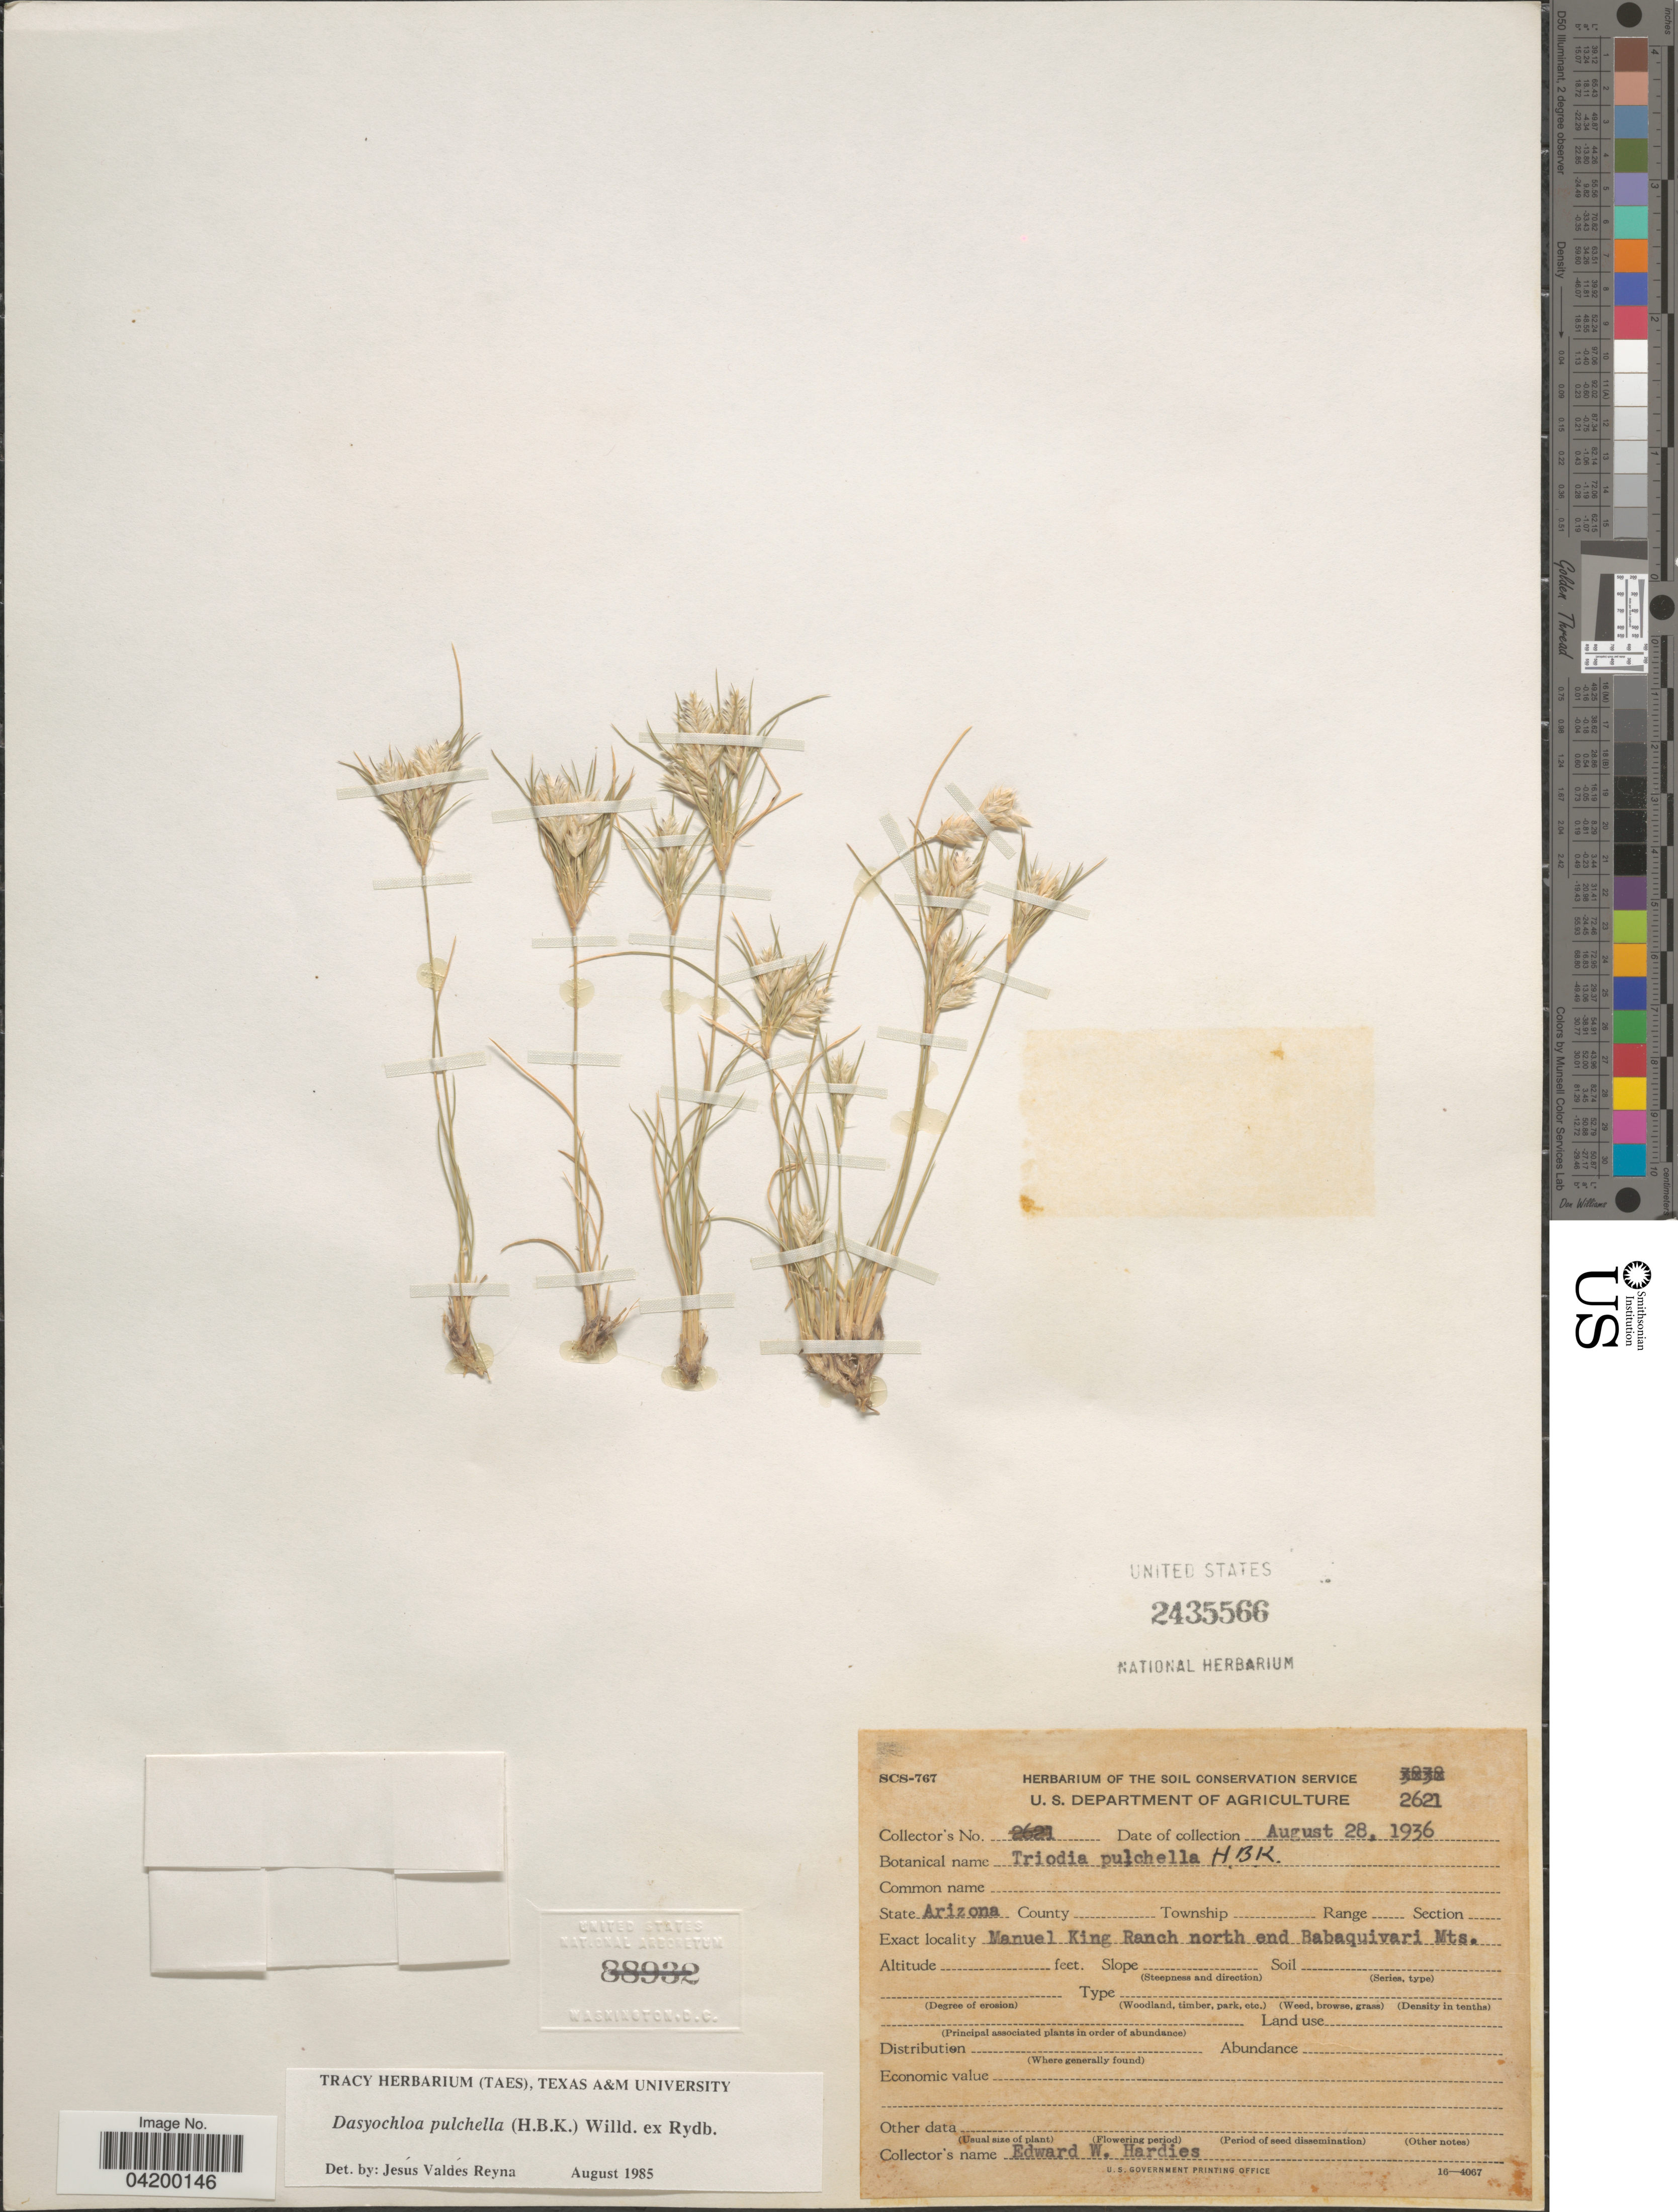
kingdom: Plantae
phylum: Tracheophyta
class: Liliopsida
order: Poales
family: Poaceae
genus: Dasyochloa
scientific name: Dasyochloa pulchella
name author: (Kunth) Willd. ex Rydb.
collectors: E. Hardies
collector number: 2621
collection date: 1936-08-28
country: United States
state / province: Arizona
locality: Manuel King Ranch north end Baboquivari Mts.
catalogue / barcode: US 2435566